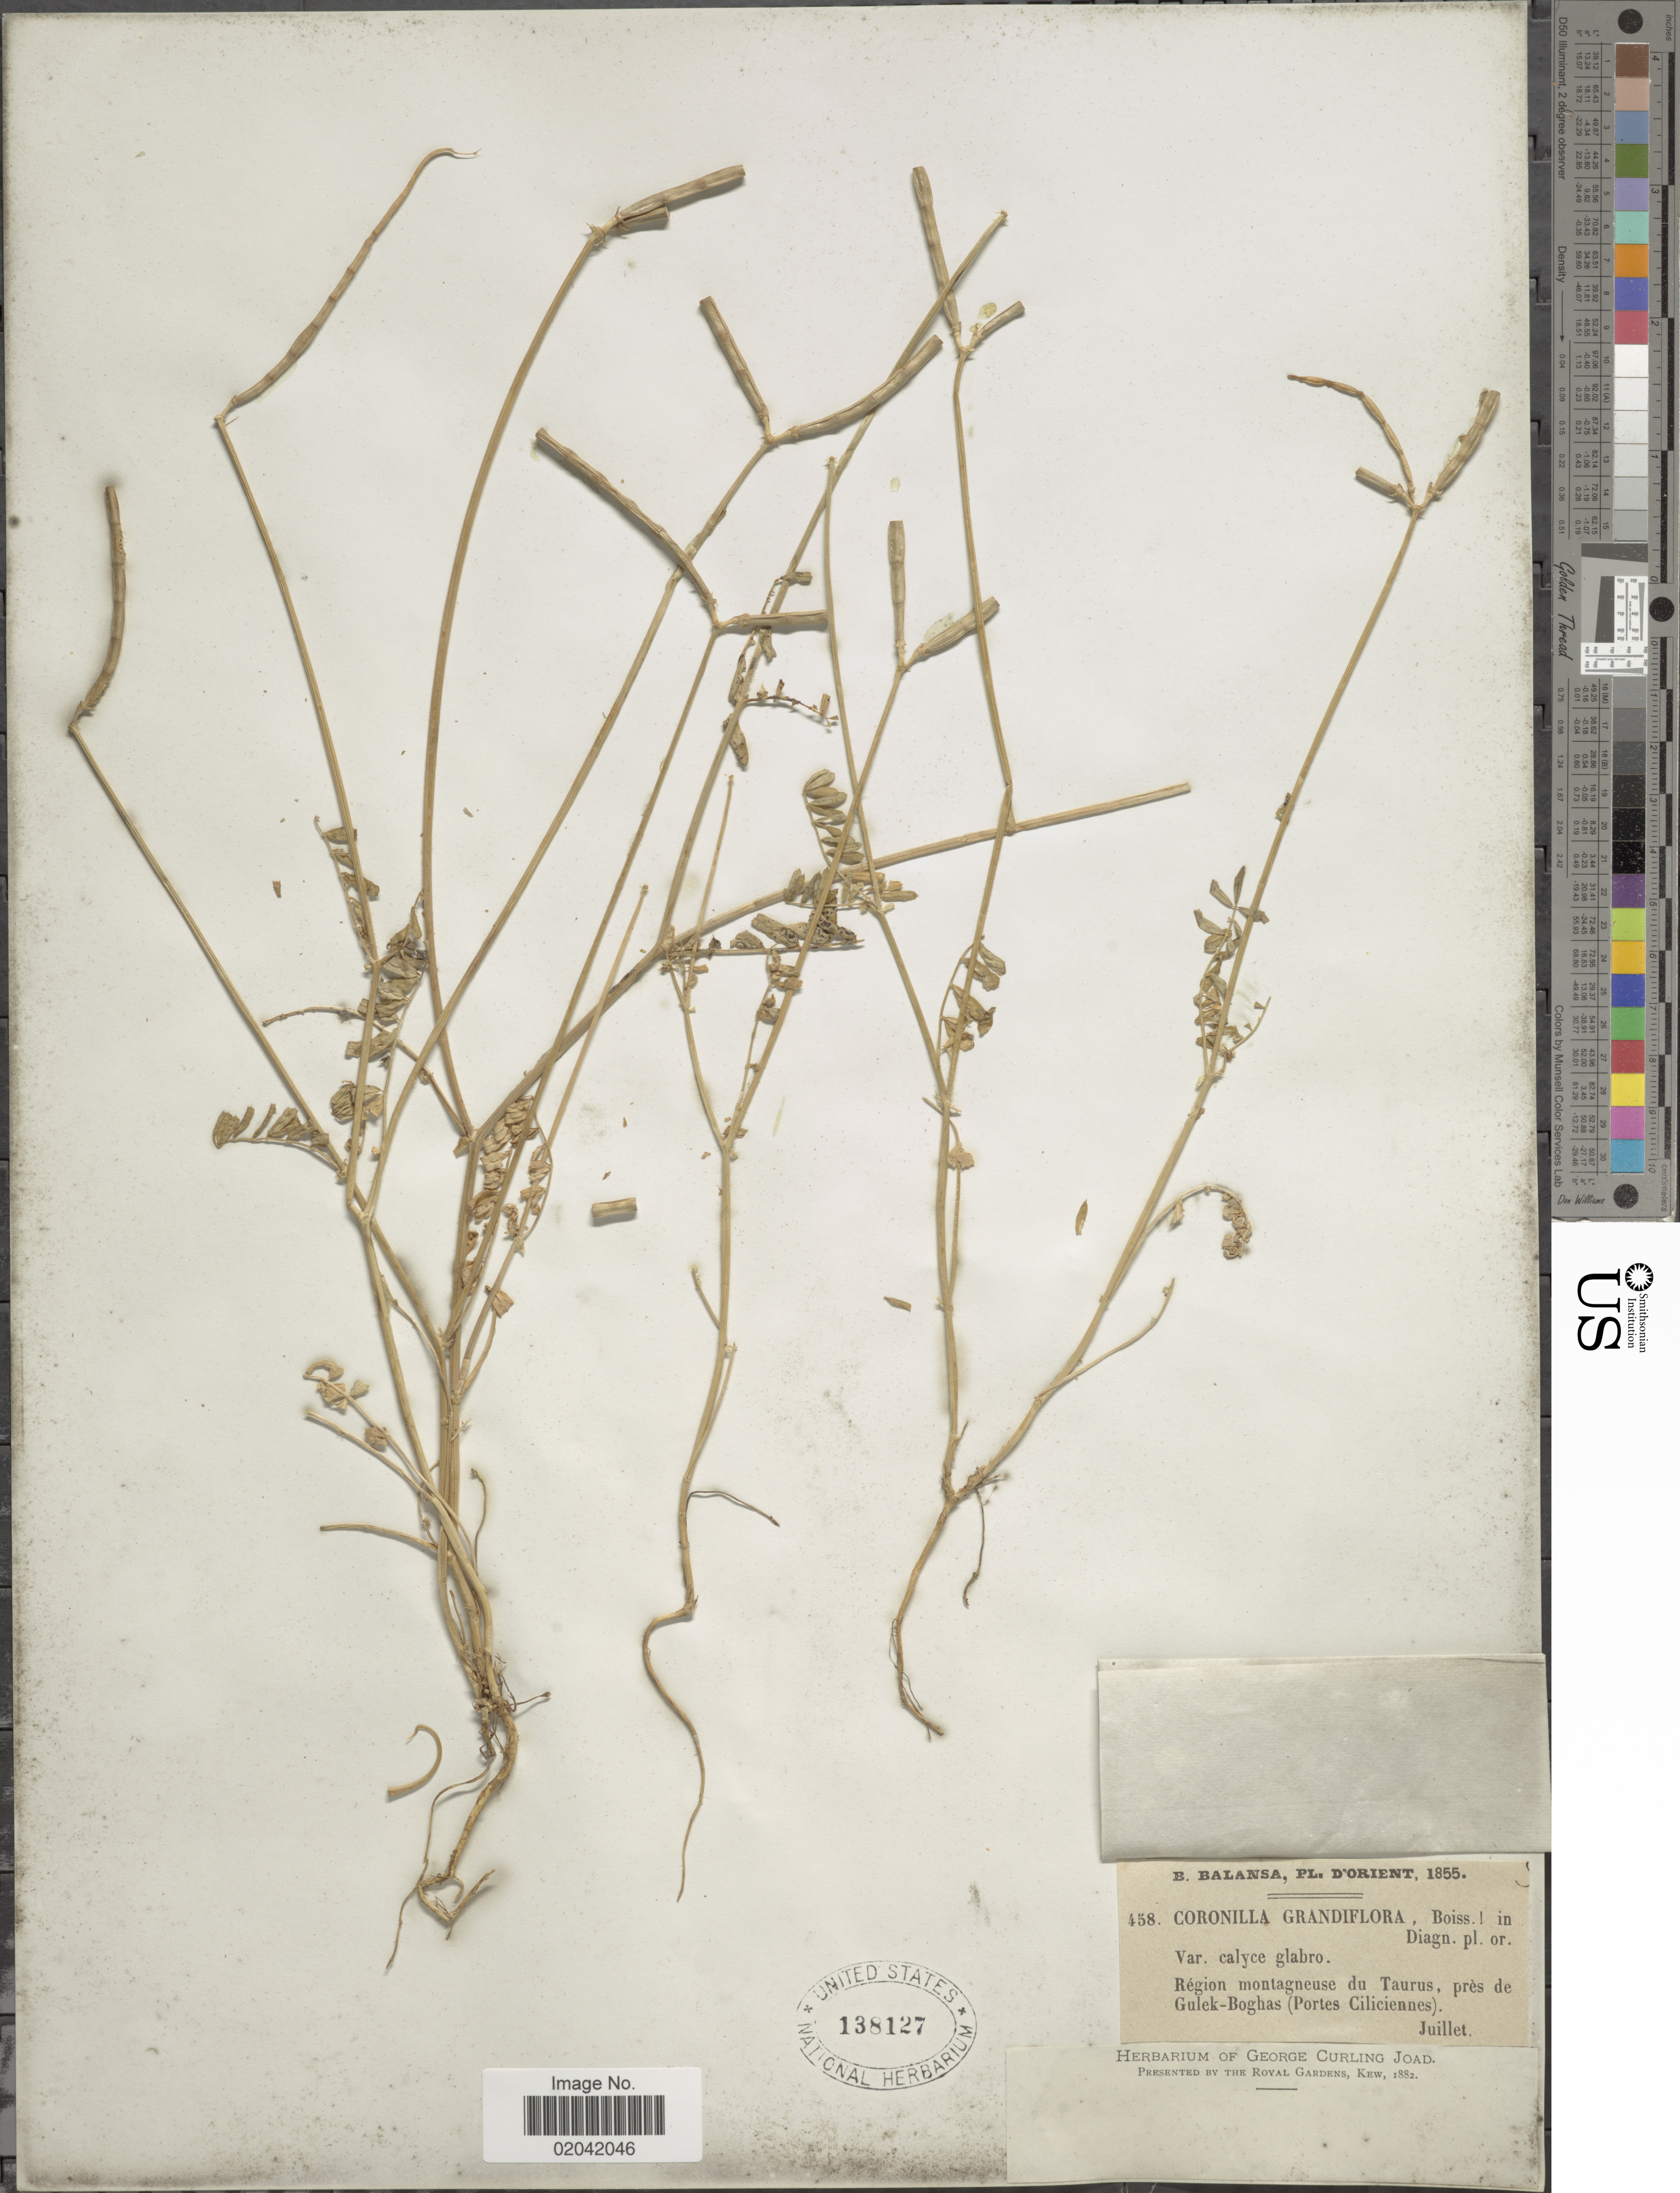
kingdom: Plantae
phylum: Tracheophyta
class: Magnoliopsida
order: Fabales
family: Fabaceae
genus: Coronilla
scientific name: Coronilla grandiflora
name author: (L.) Willd.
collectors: B. Balansa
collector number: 458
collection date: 1855-07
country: Turkey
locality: D'Orient, Région montagneuse du Taurus, près de Gulek-Boghas (Portes Ciliciennes)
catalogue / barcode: US 138127